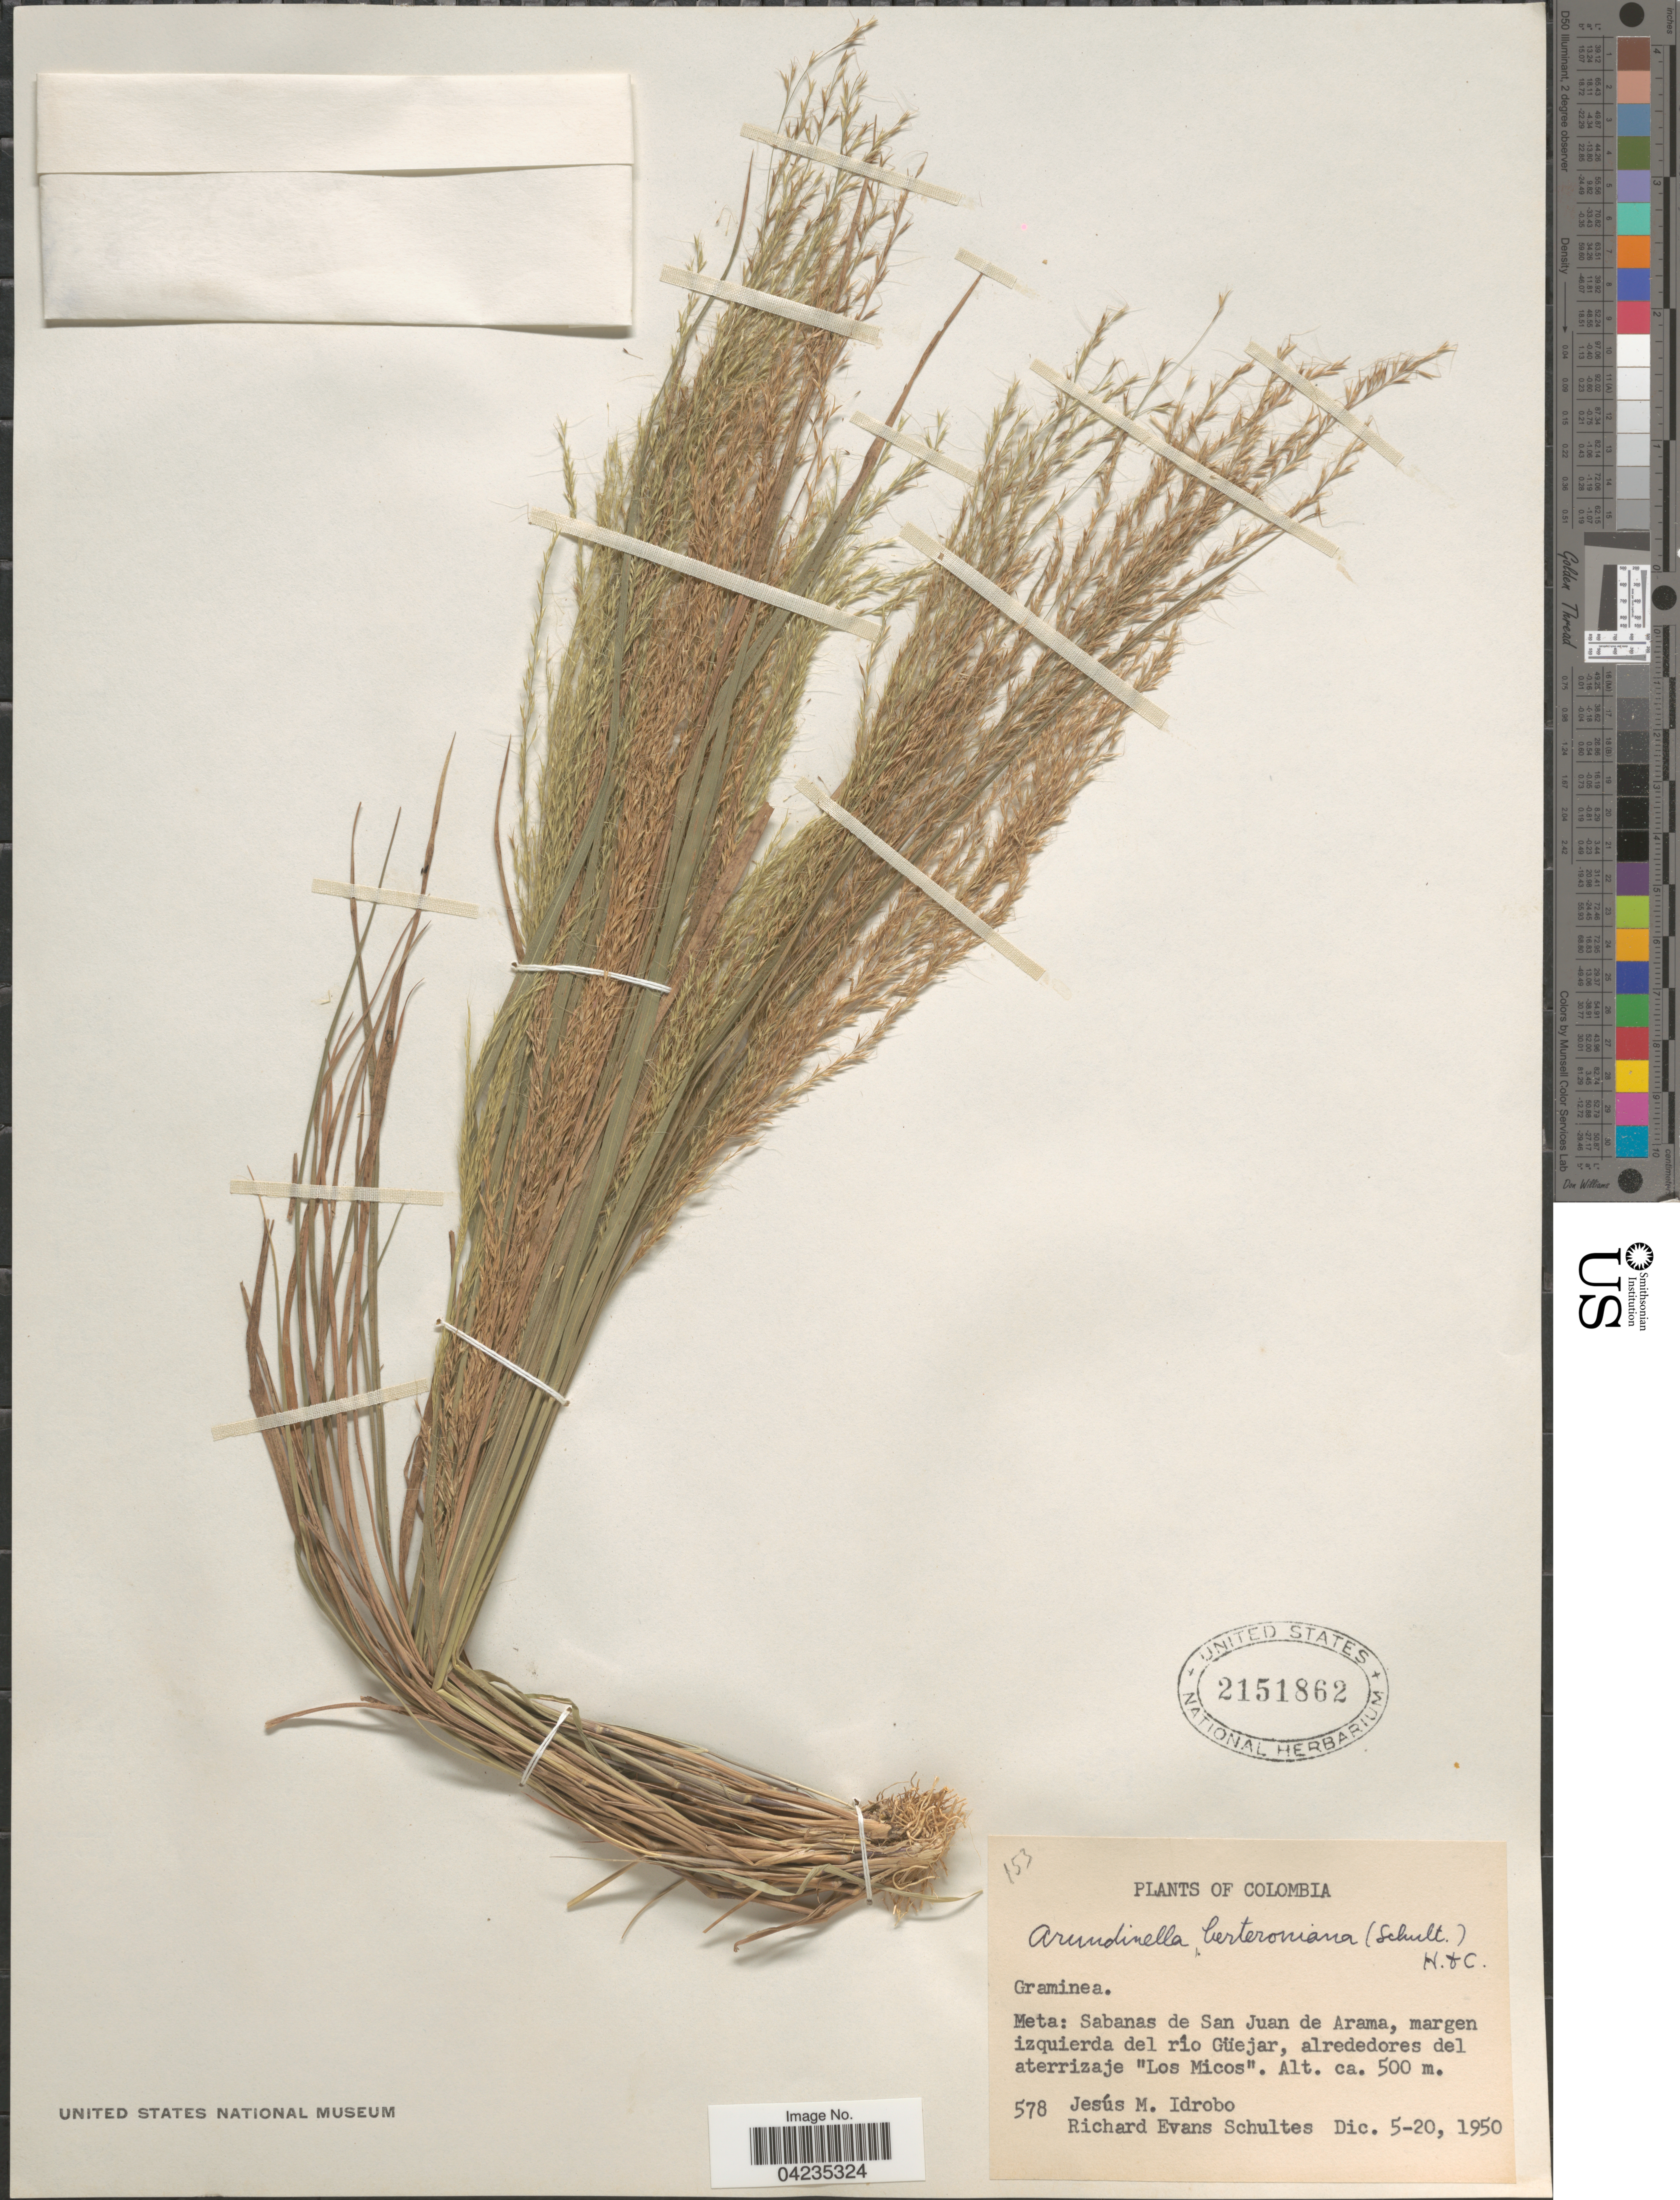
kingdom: Plantae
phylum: Tracheophyta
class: Liliopsida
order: Poales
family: Poaceae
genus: Arundinella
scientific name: Arundinella berteroniana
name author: (Schult.) Hitchc. & Chase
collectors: J. M. Idrobo & R. E. Schultes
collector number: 578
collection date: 1950-12-05/1950-12-20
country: Colombia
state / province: Meta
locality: Sabanas de San Juan de Arama, margen izquierda del río Güejar, alrededores del aterrizaje "Los Micos".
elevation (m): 500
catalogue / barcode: US 2151862